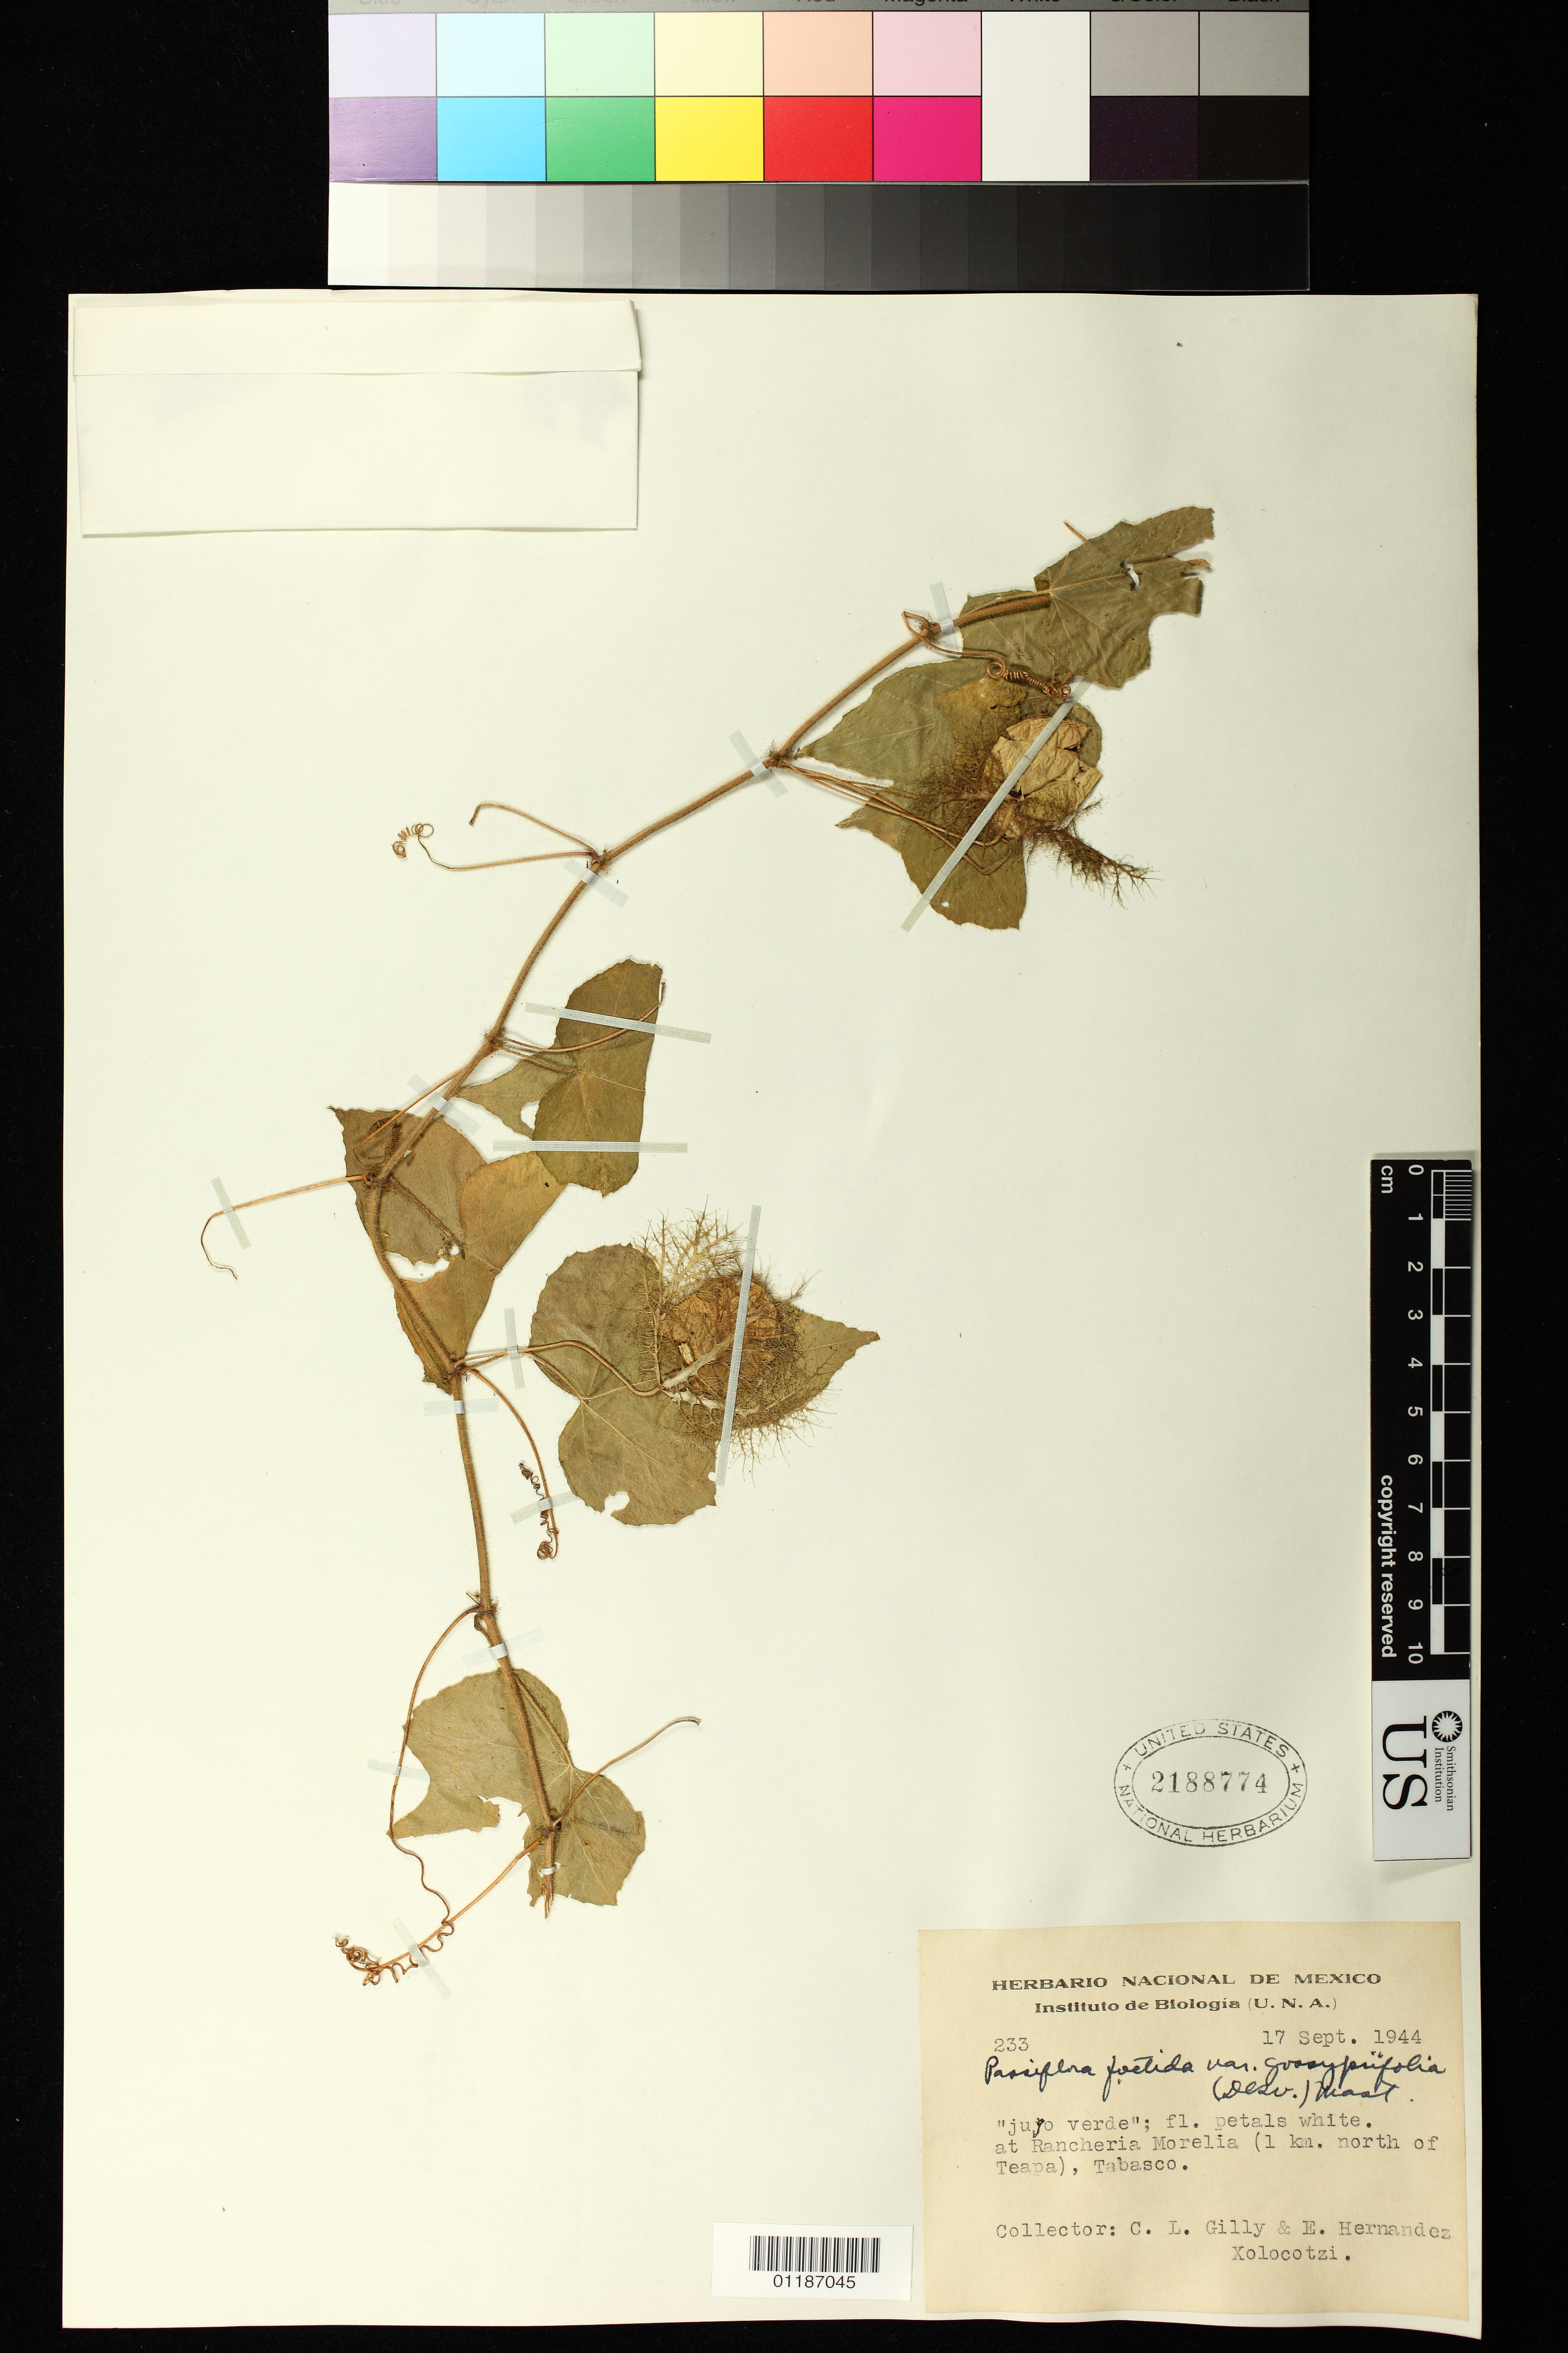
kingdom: Plantae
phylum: Tracheophyta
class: Magnoliopsida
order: Malpighiales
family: Passifloraceae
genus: Passiflora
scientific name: Passiflora foetida var. gossypiifolia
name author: (Desv.) Mast.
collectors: E. I. Hernández-X.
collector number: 233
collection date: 1944-09-17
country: Mexico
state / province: Tabasco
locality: At Rancheria Morelia, 1 km. N of Teapa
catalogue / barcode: US 2188774